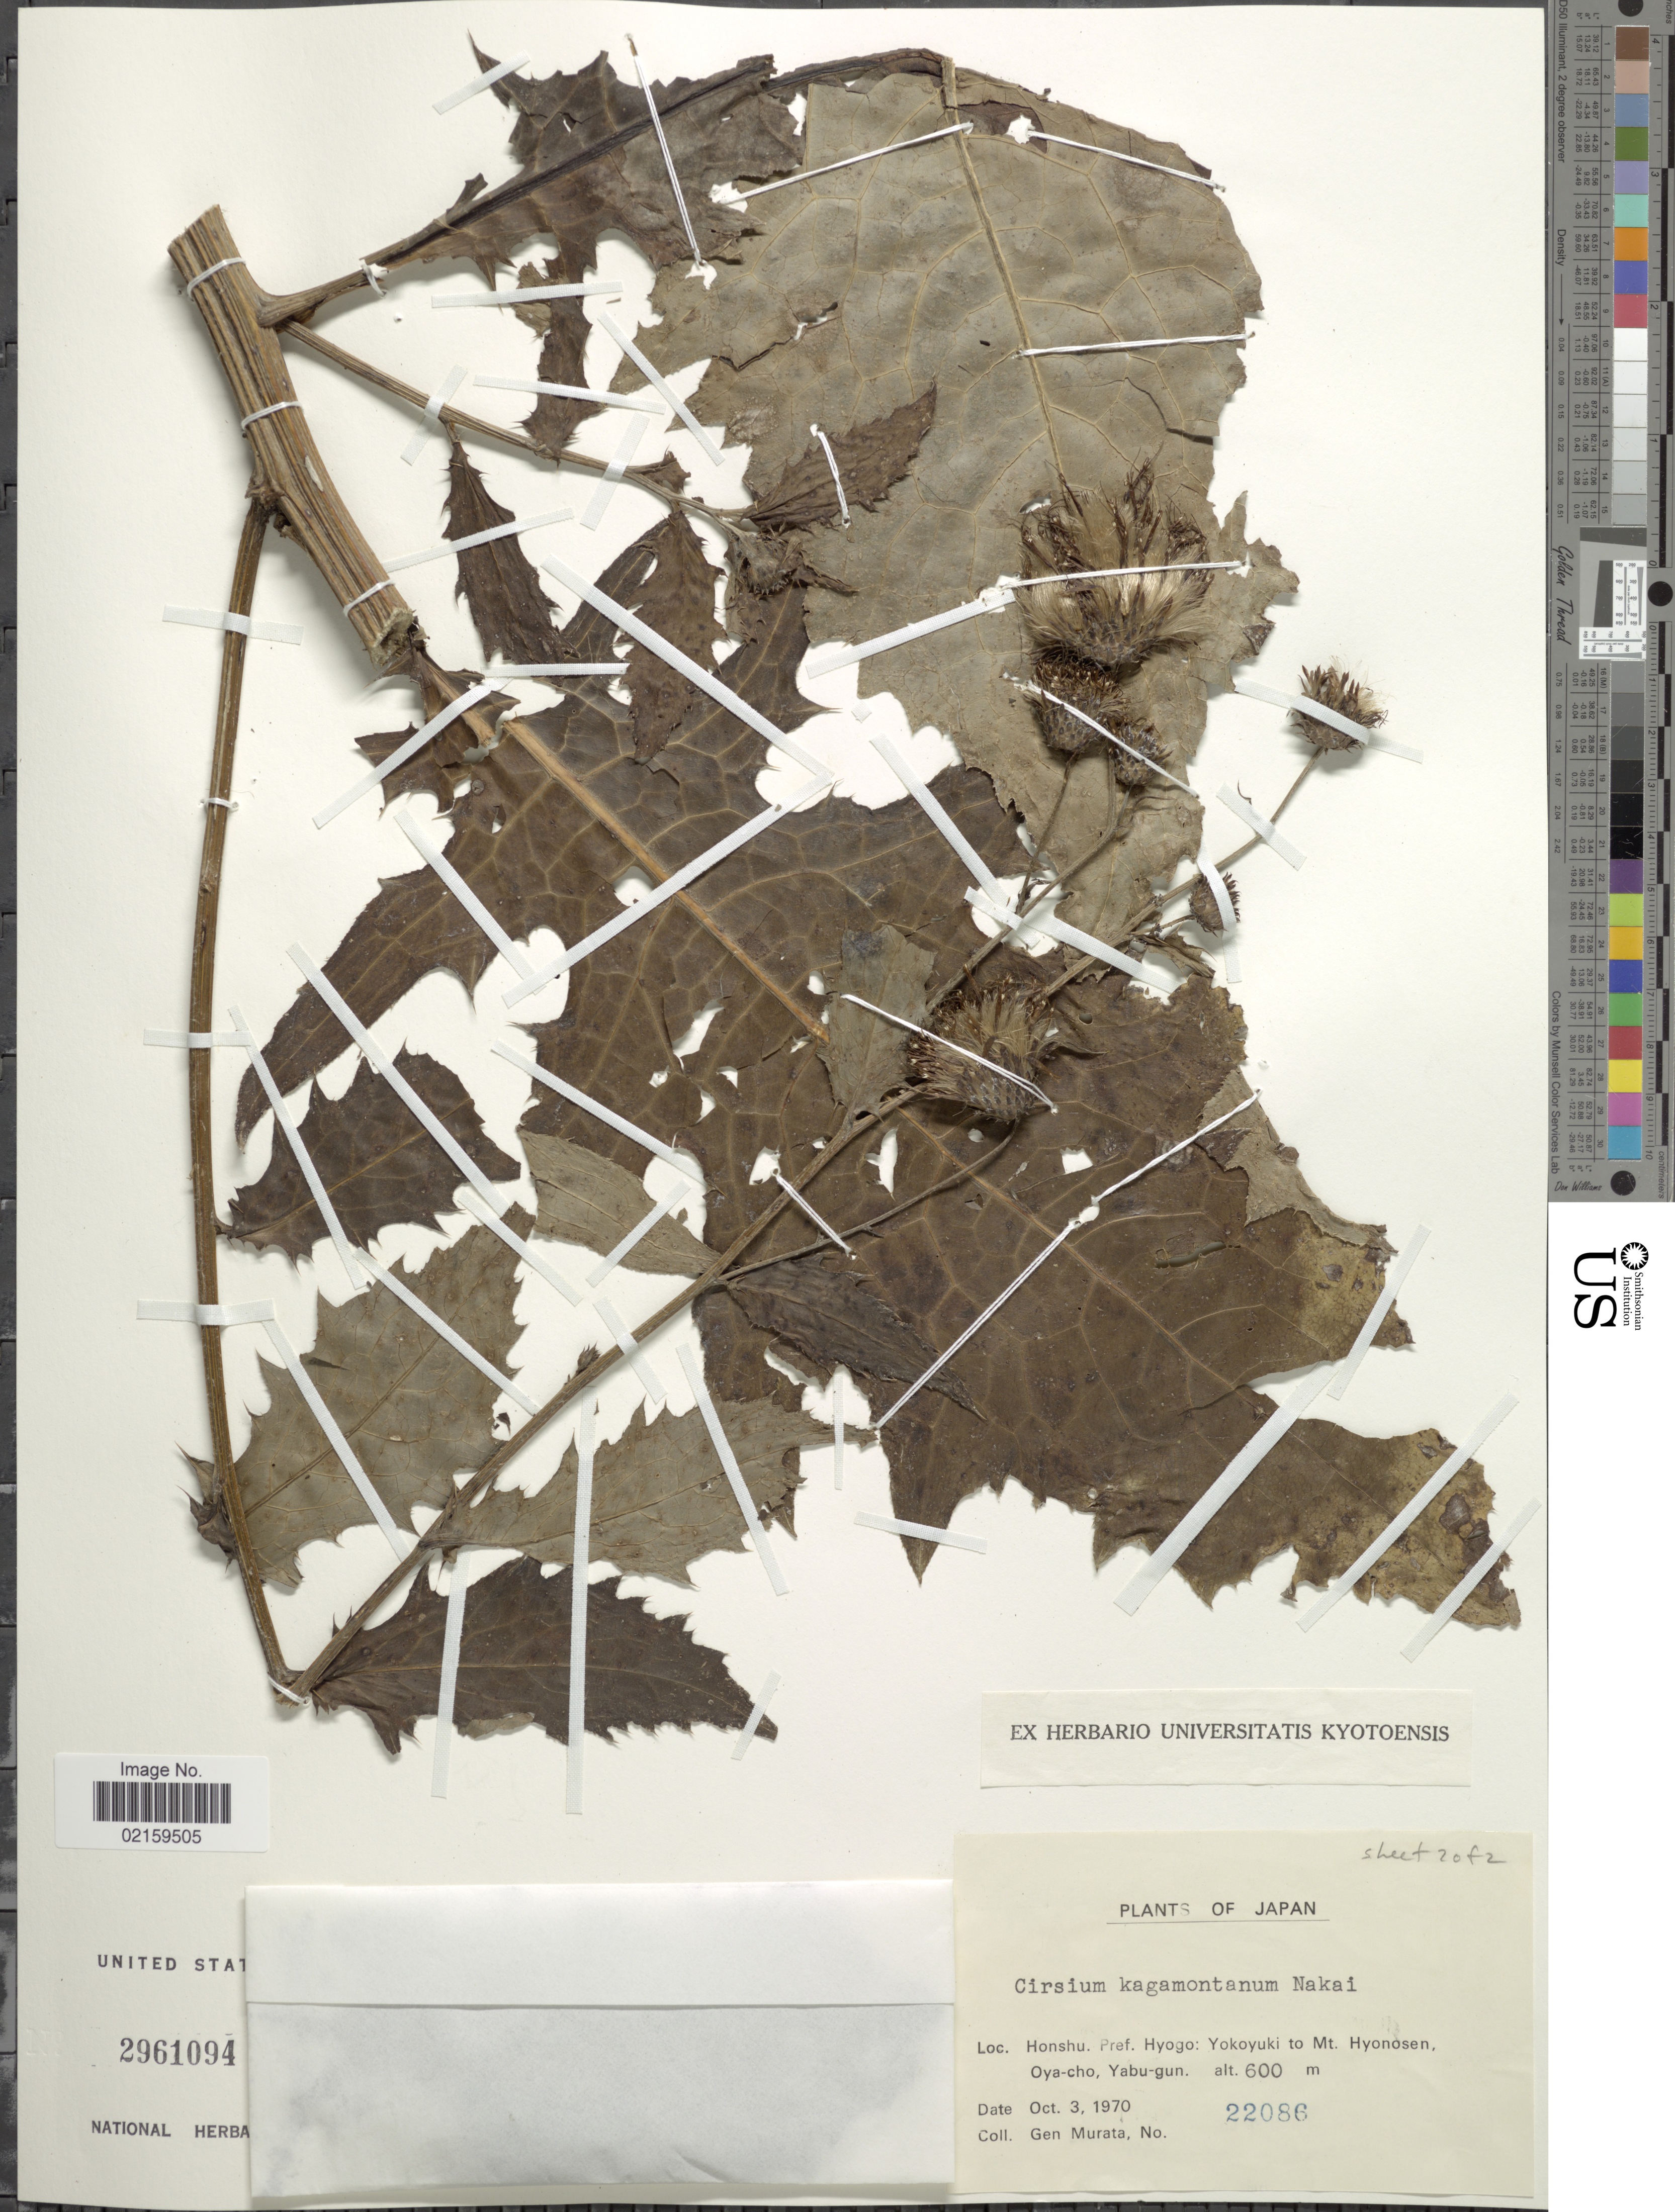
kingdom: Plantae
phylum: Tracheophyta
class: Magnoliopsida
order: Asterales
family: Asteraceae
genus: Cirsium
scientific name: Cirsium kagamontanum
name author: Nakai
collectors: G. Murata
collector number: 22086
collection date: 1970-10-03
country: Japan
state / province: Hyogo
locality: Honshu. Pref. Hyogo: Yokoyuki to Mt. Hyonosen, Oya-cho, Yabu-gun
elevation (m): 600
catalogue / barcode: US 2961094